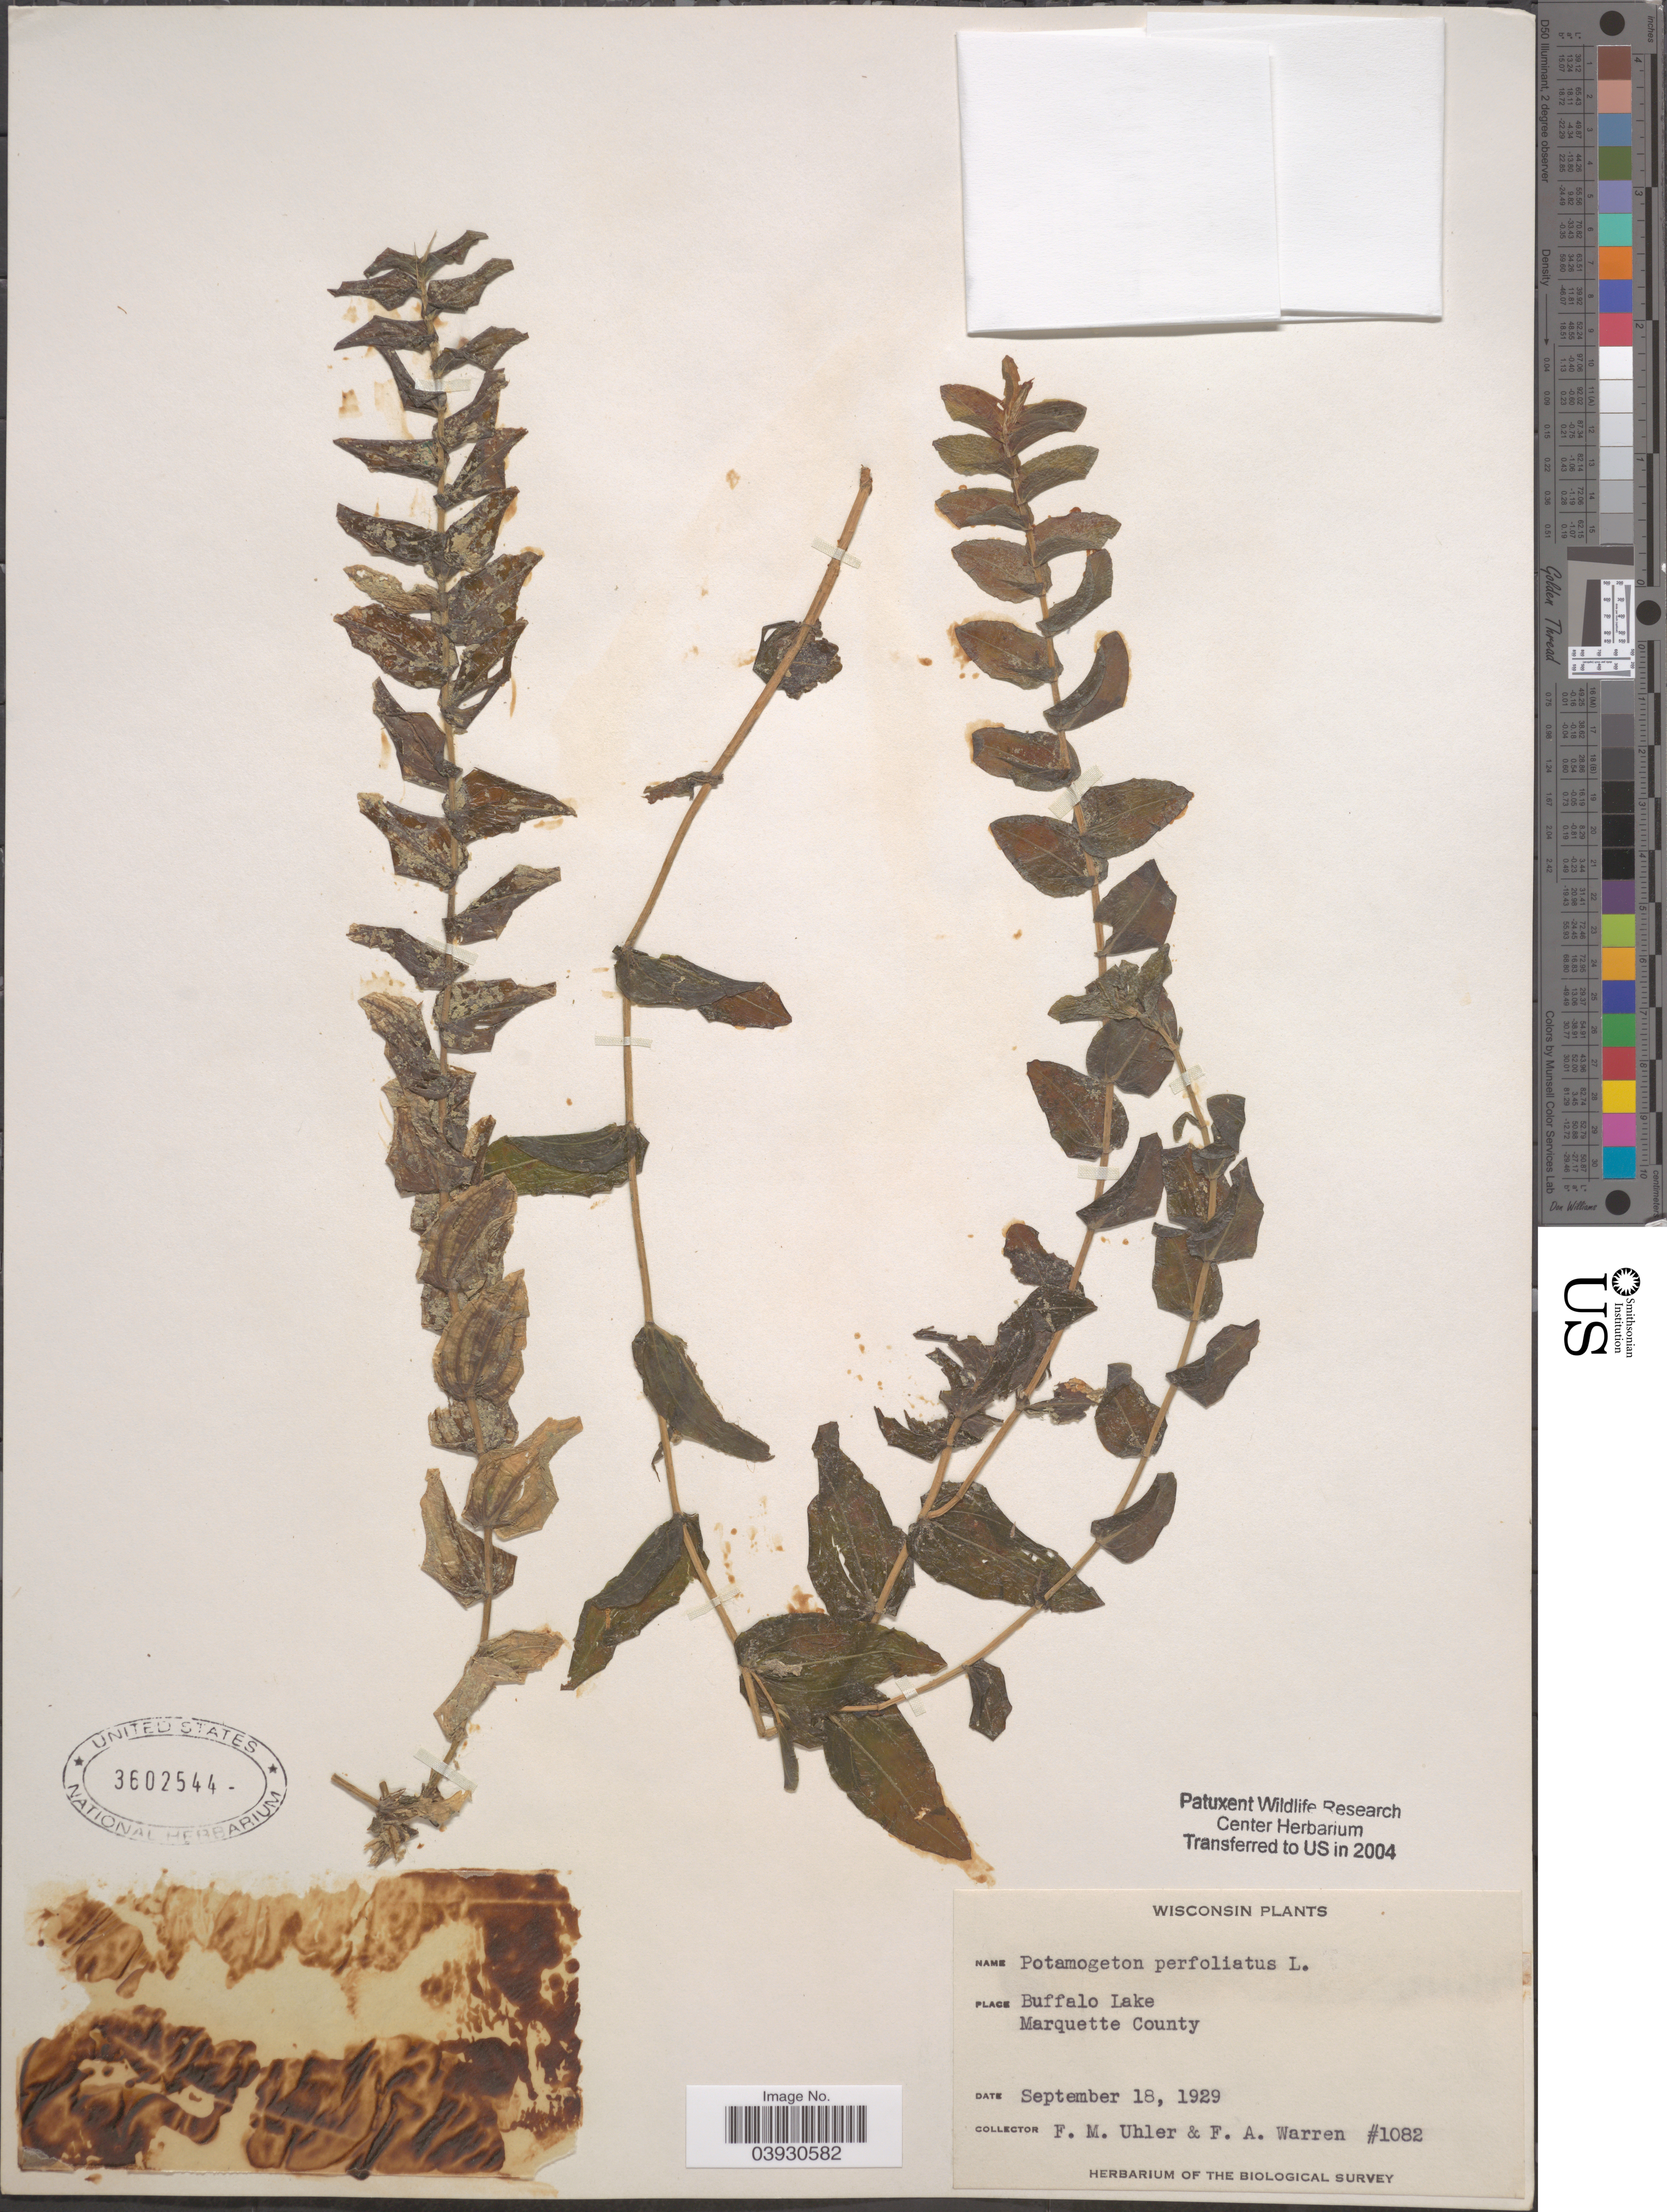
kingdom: Plantae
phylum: Tracheophyta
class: Liliopsida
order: Alismatales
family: Potamogetonaceae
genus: Potamogeton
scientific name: Potamogeton perfoliatus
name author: L.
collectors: F. M. Uhler & F. Warren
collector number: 1082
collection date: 1929-09-18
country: United States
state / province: Wisconsin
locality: Buffalo Lake. Marquette County.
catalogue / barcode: US 3602544